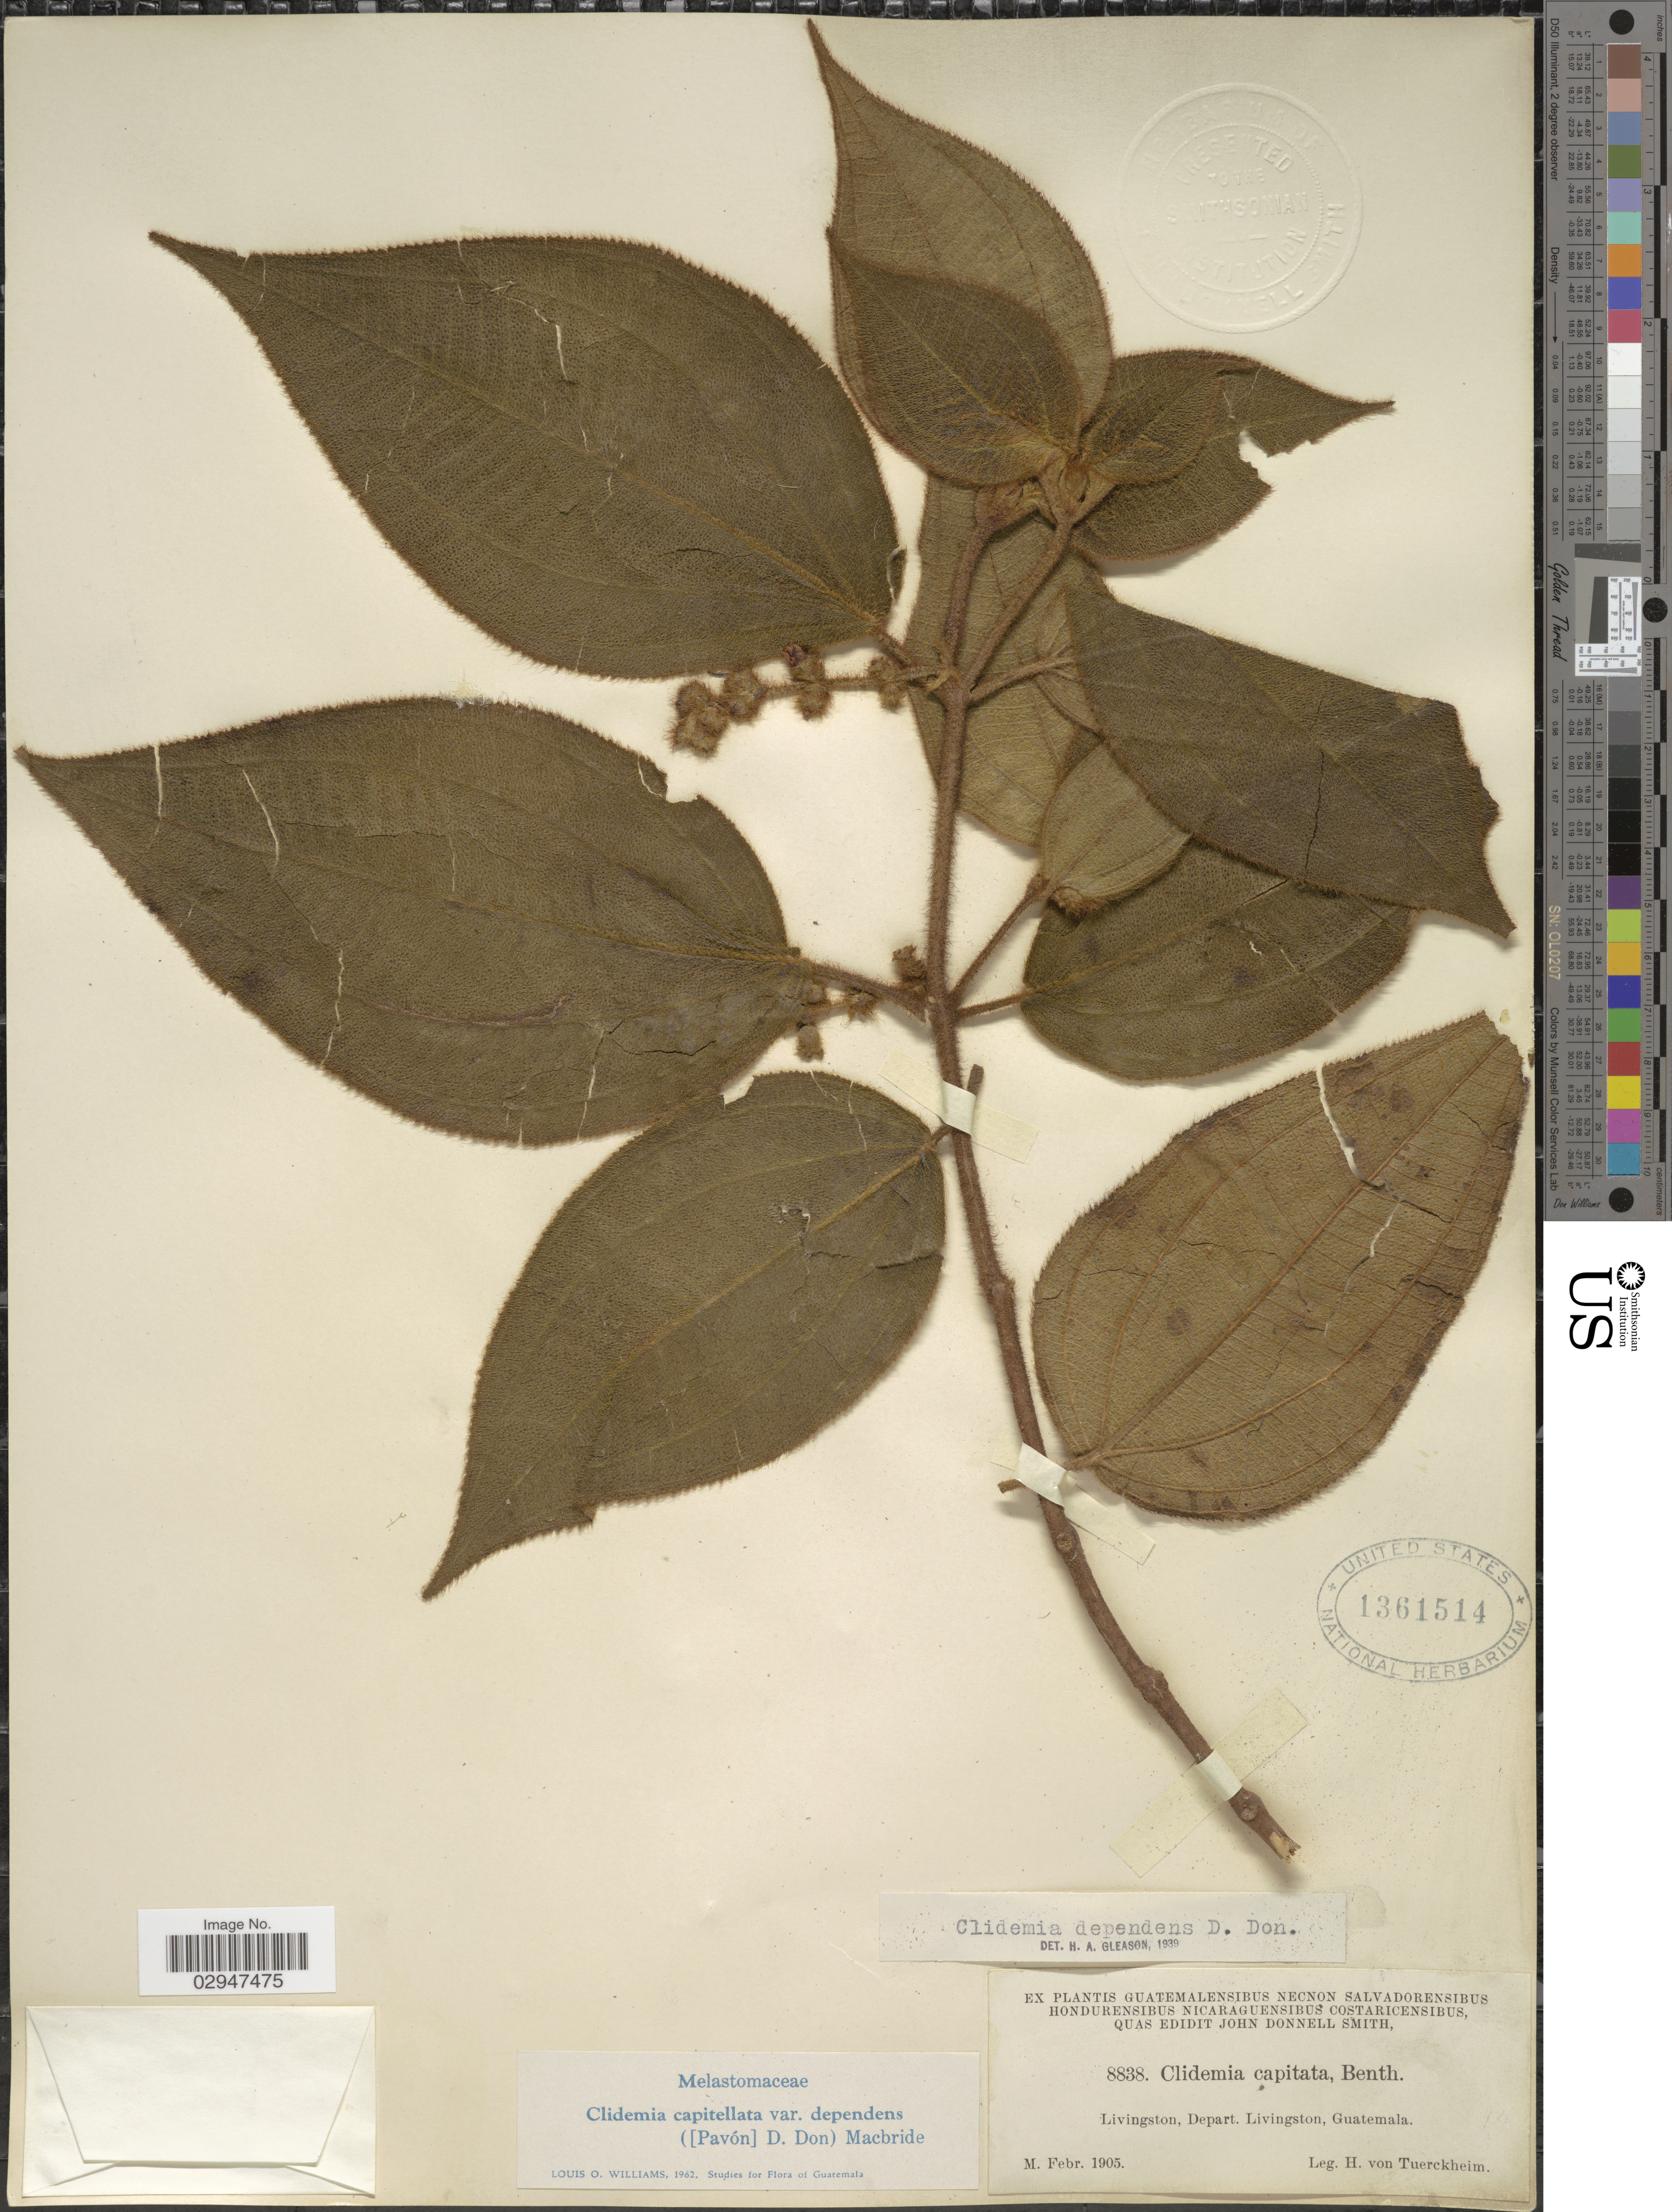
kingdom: Plantae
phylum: Tracheophyta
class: Magnoliopsida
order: Myrtales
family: Melastomataceae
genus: Clidemia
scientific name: Clidemia capitellata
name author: (Bonpl.) D. Don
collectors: H. von Türckheim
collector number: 8838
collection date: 1905-02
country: Guatemala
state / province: Izabal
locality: Livingston, Depart. Livingston.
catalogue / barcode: US 1361514